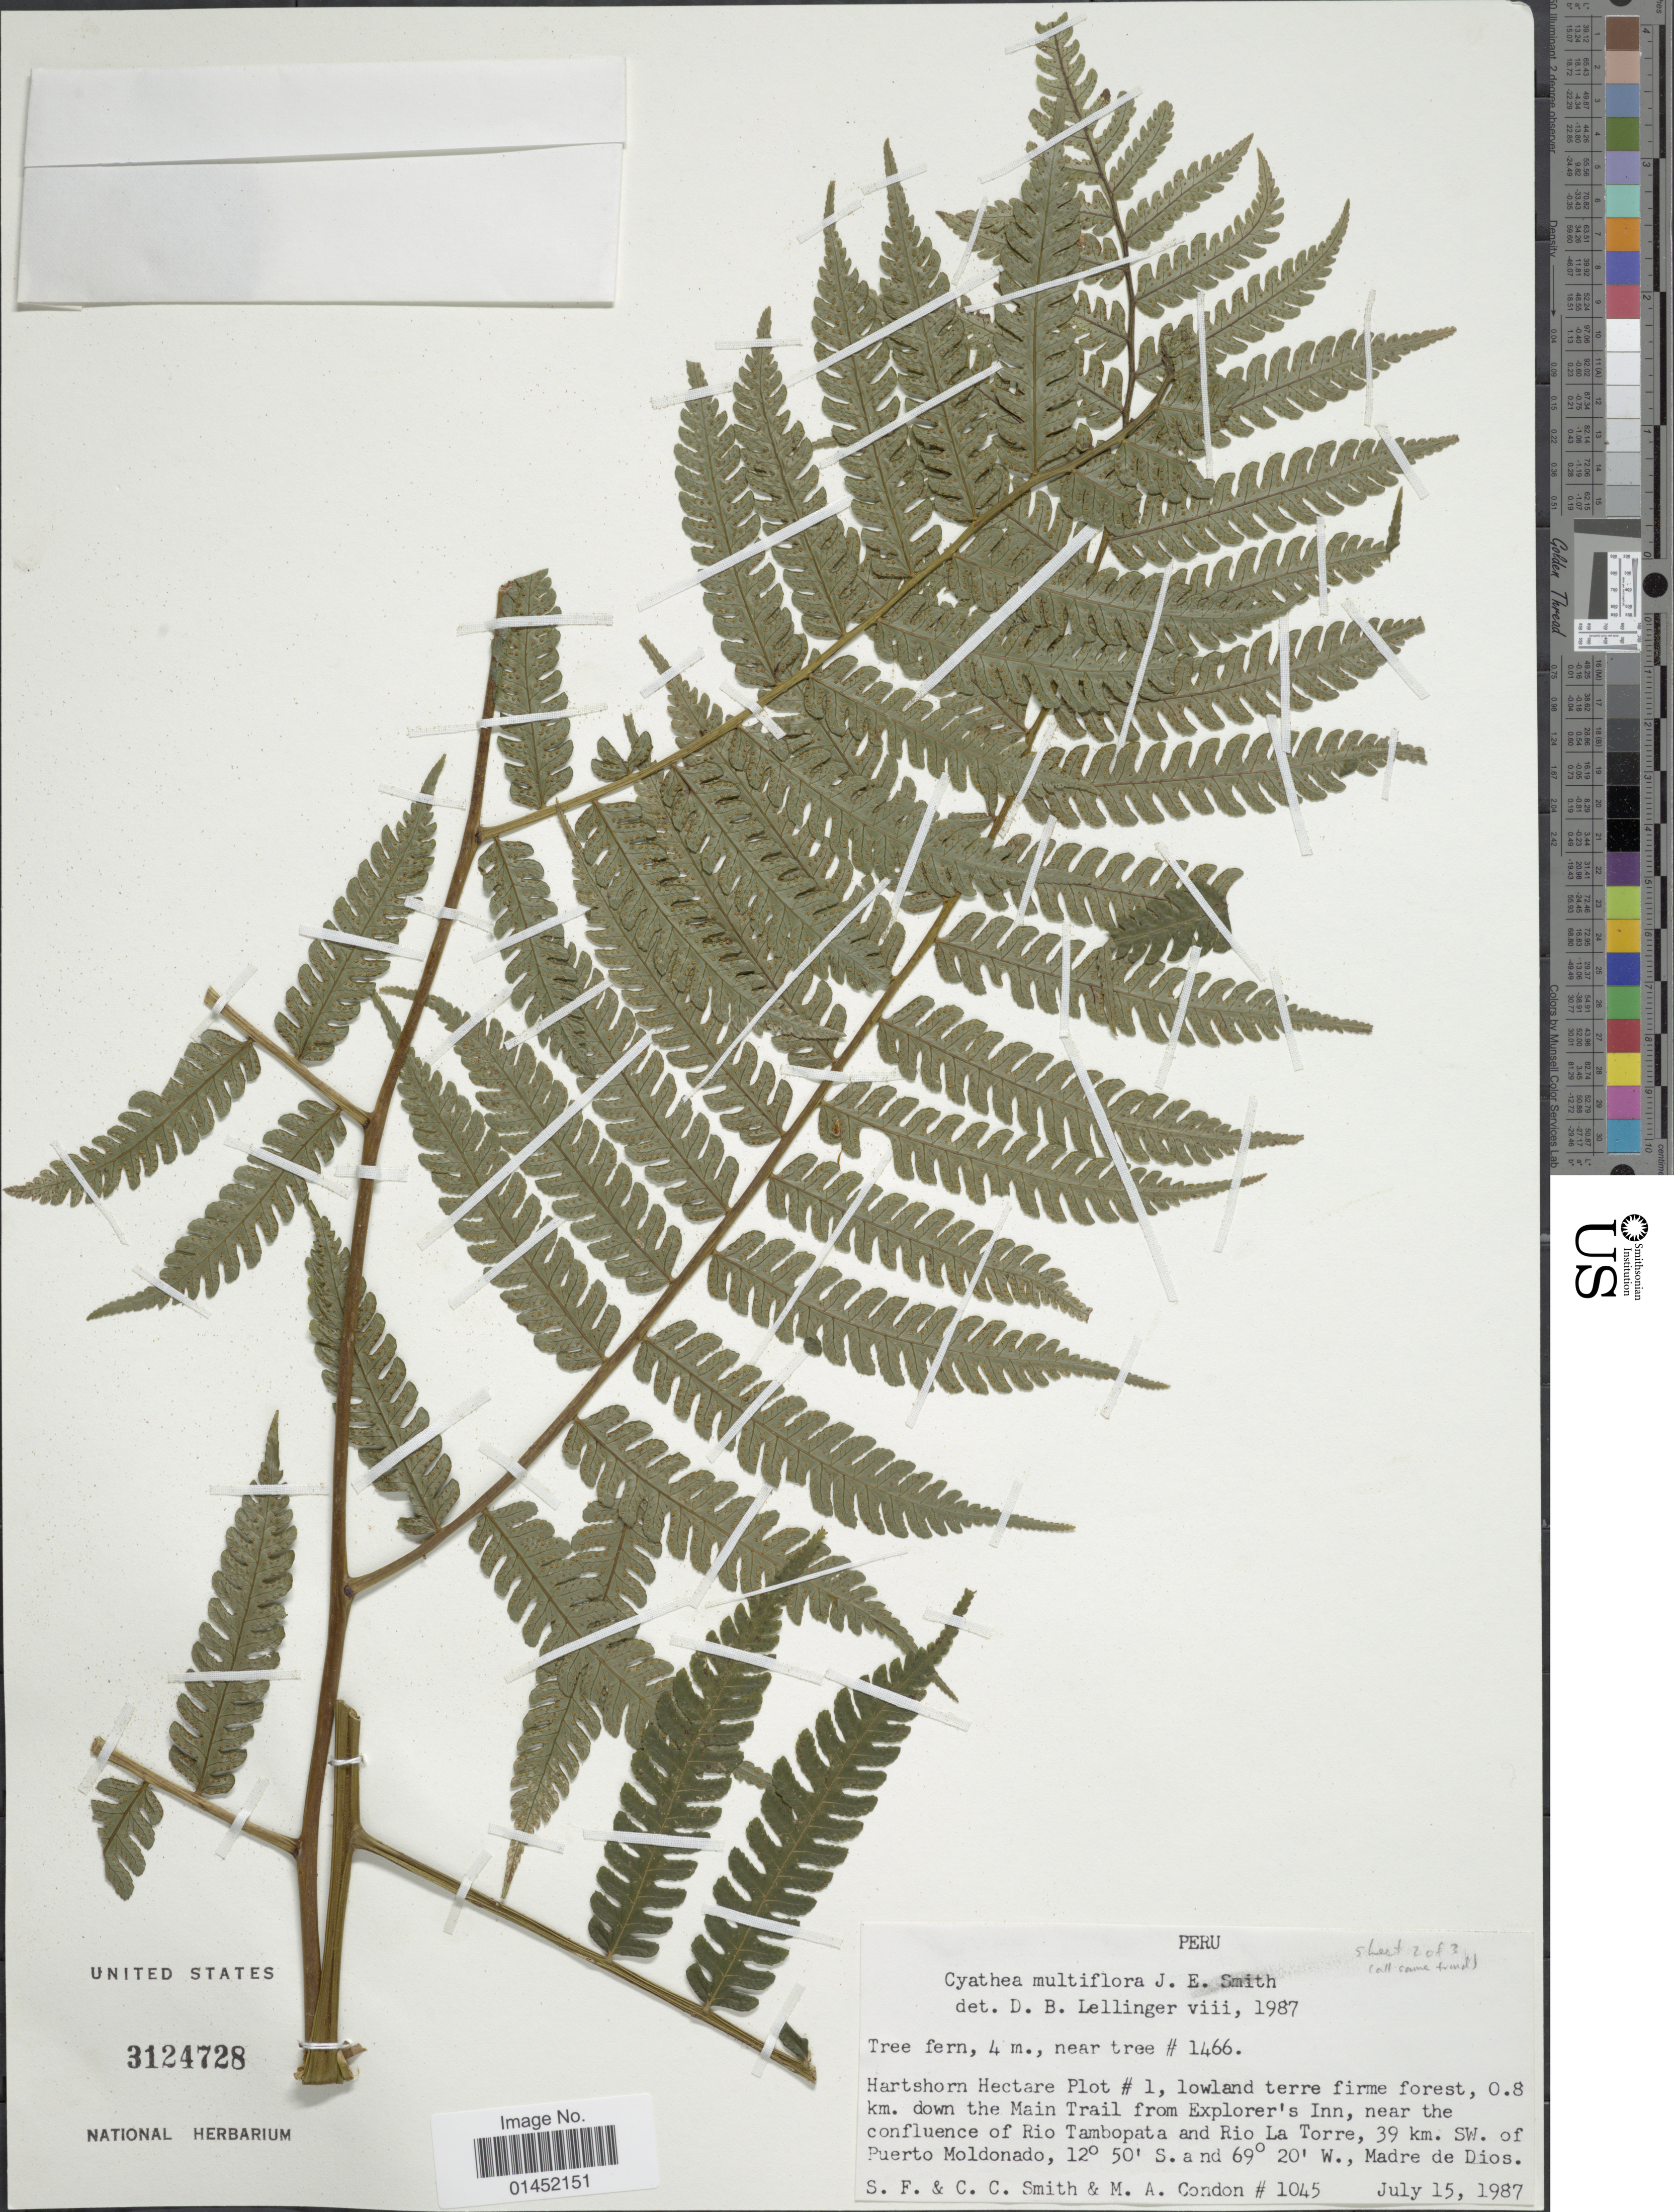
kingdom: Plantae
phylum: Tracheophyta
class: Polypodiopsida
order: Cyatheales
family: Cyatheaceae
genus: Cyathea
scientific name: Cyathea multiflora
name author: Sm.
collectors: S.F. Smith, C. C. Smith & M. Condon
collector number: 1045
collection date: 1987-07-15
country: Peru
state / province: Madre de Dios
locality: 0.8 km down the Main Trail from Explorer's Inn, near the confluence of Rio Tambopata and Rio La Torre, 39 km. SW of Puerto Moldonado, Madre de Dios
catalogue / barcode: US 3124728